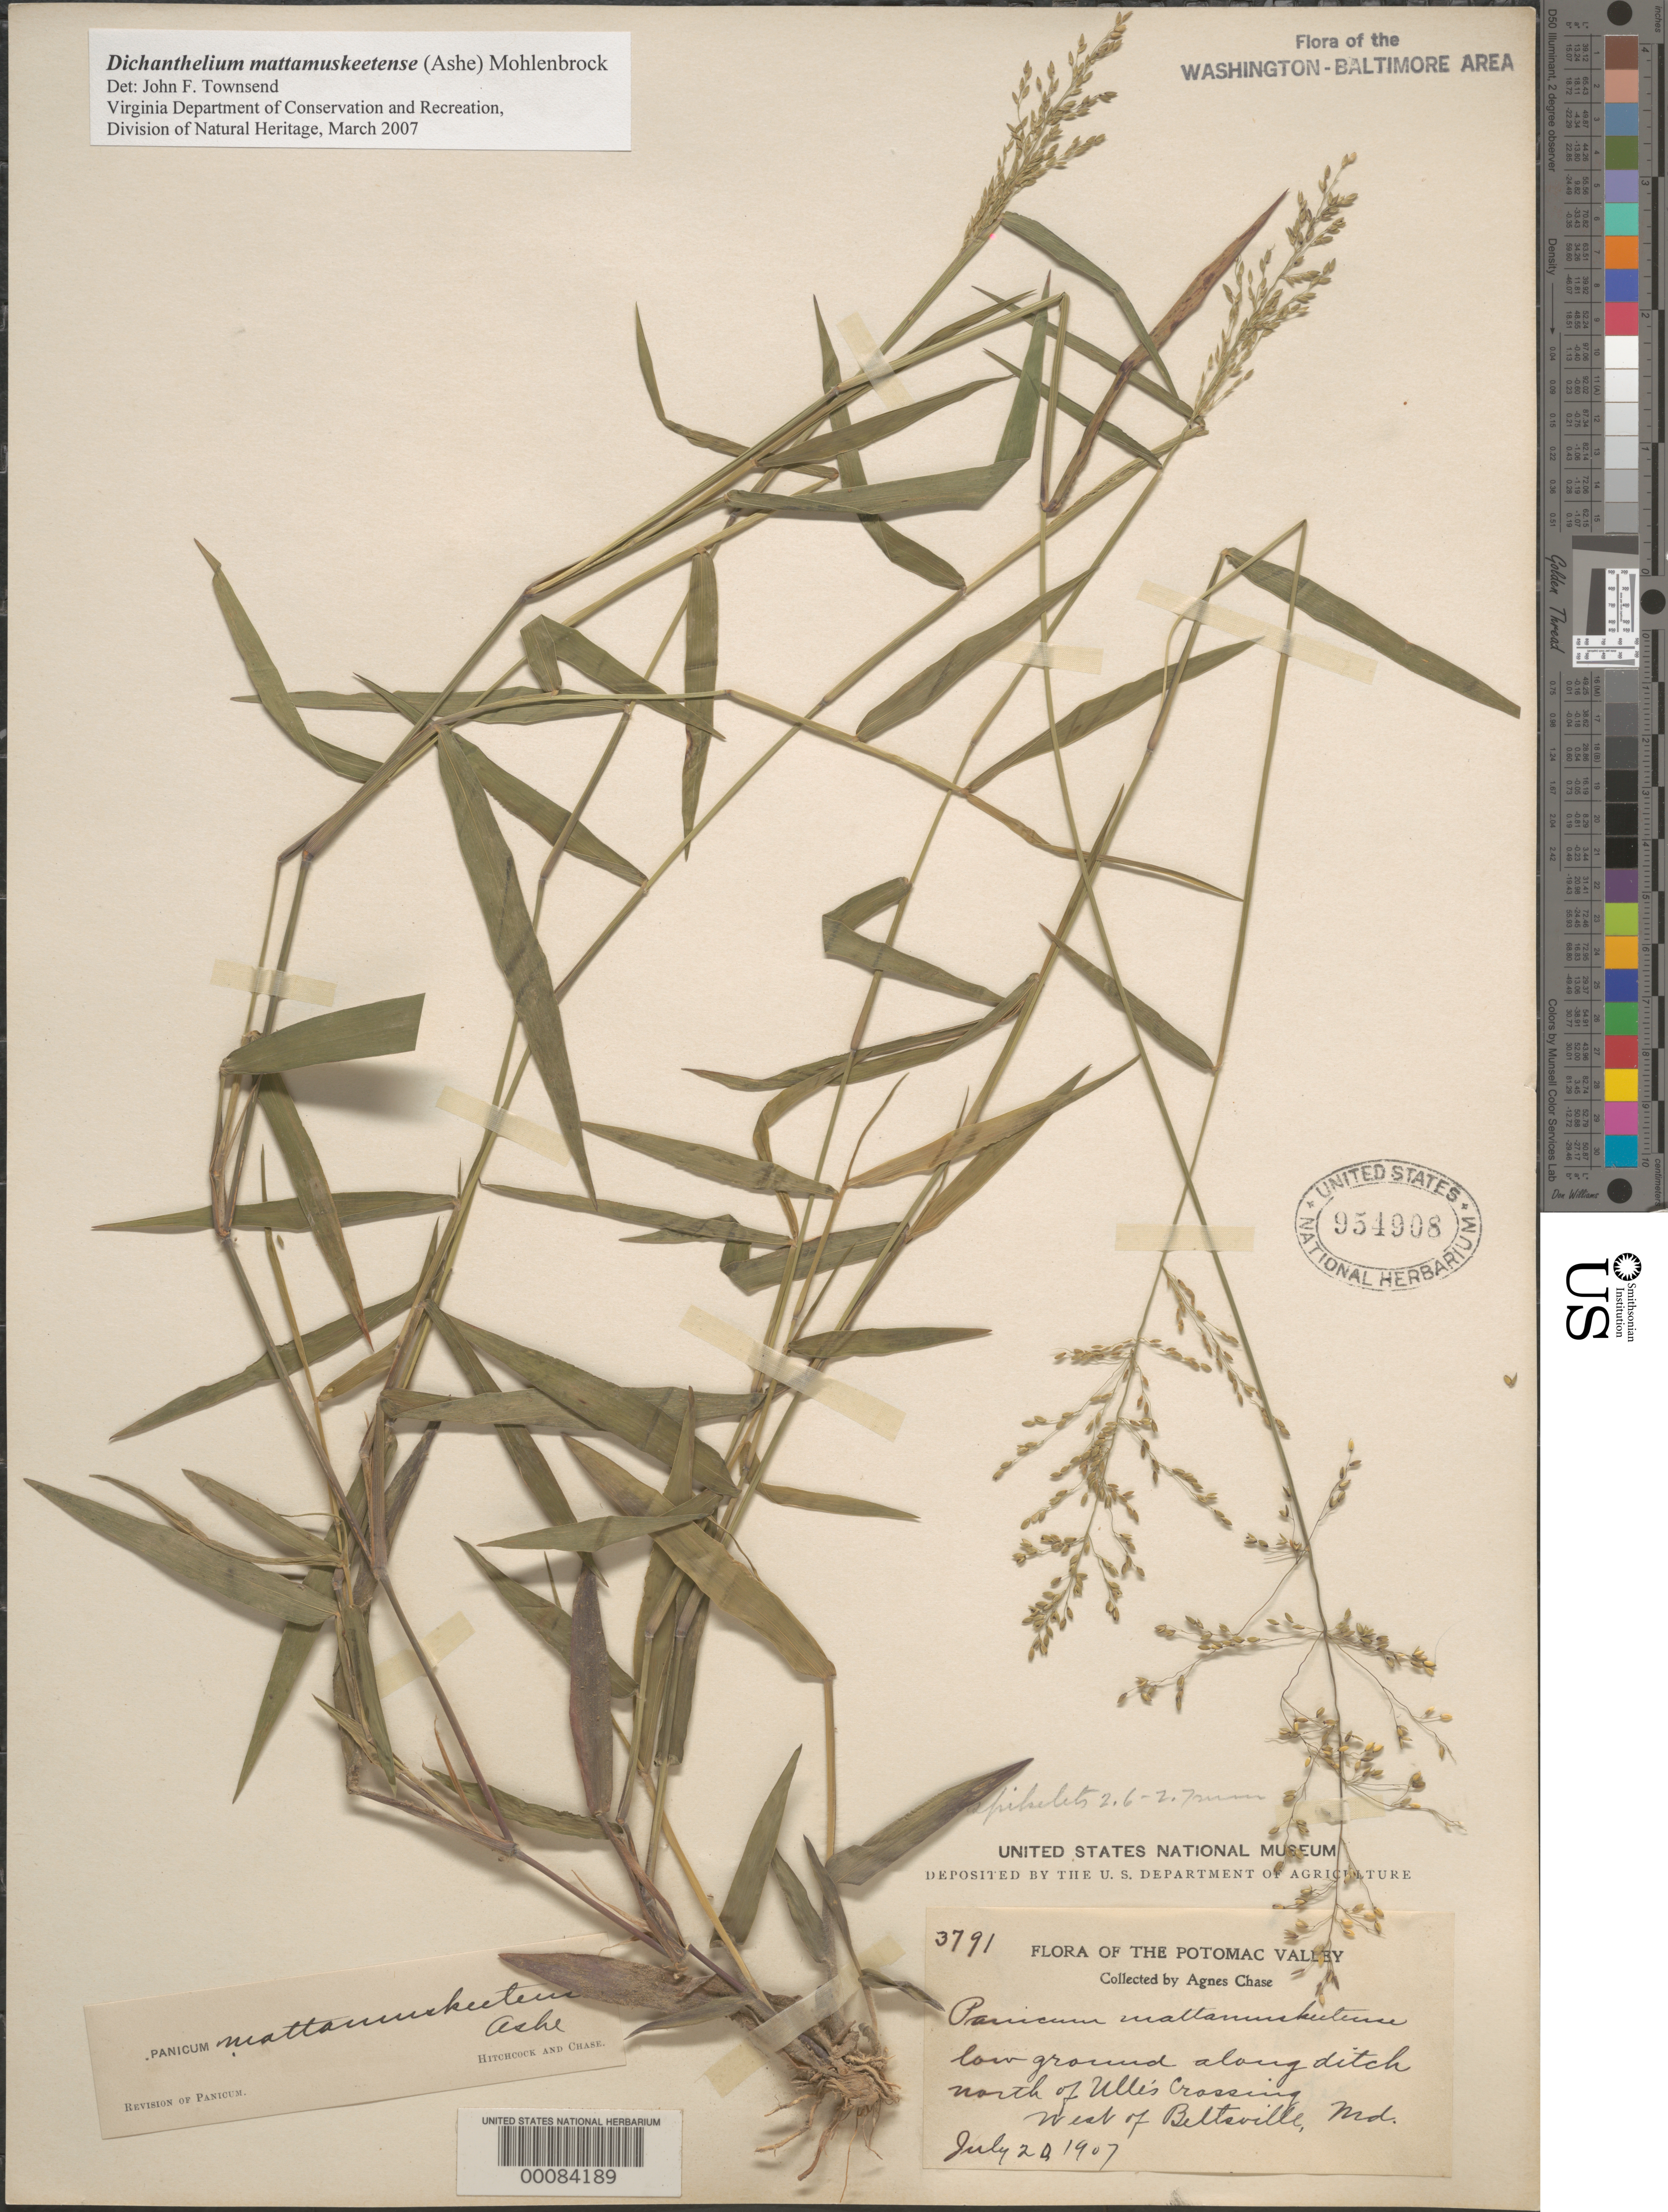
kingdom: Plantae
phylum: Tracheophyta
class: Liliopsida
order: Poales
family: Poaceae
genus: Dichanthelium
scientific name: Dichanthelium mattamuskeetense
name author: (Ashe) Mohlenbr.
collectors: A. Chase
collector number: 3791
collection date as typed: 20 Jul 1907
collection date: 1907-07-20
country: United States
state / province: Maryland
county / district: Prince George's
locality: N of Ulle's Crossing, Beltsville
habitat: Low ground along ditch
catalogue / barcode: US 954908